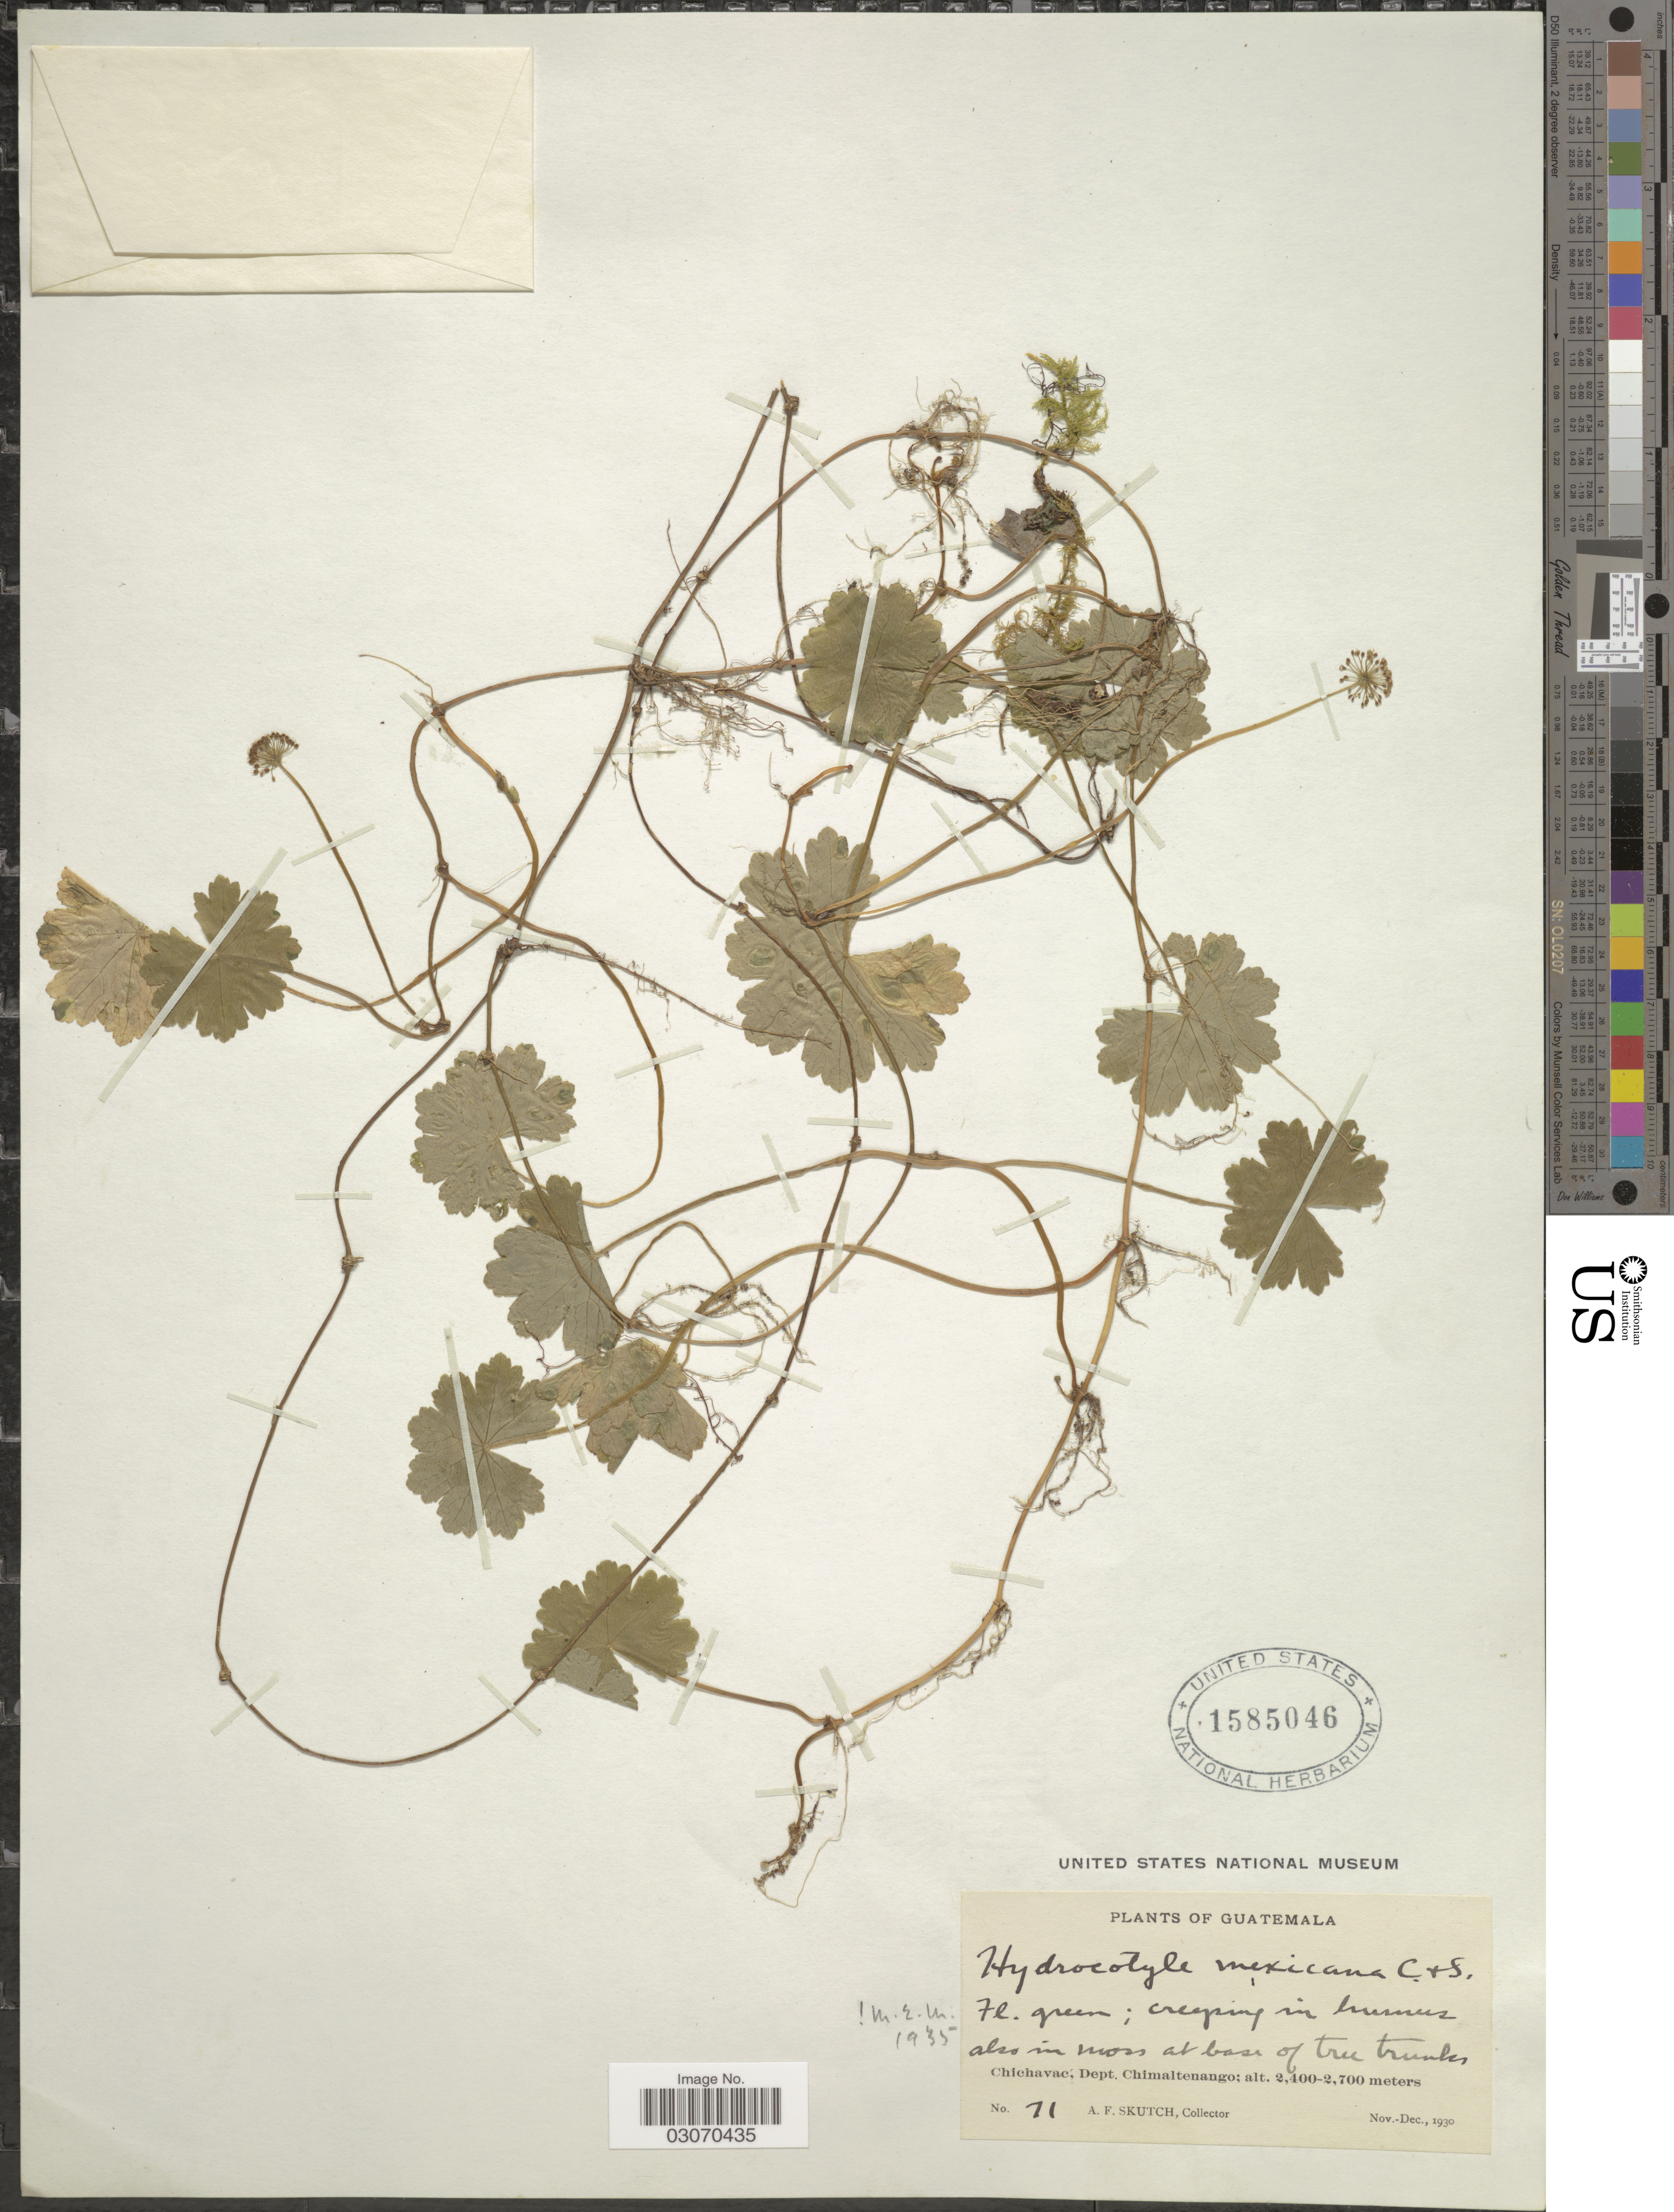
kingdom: Plantae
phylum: Tracheophyta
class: Magnoliopsida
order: Apiales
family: Araliaceae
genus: Hydrocotyle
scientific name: Hydrocotyle mexicana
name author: Schltdl. & Cham.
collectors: A. F. Skutch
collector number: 71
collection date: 1930-11/1930-12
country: Guatemala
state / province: Chimaltenango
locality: Chichavac, Dept. Chimaltenango.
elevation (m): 2400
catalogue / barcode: US 1585046